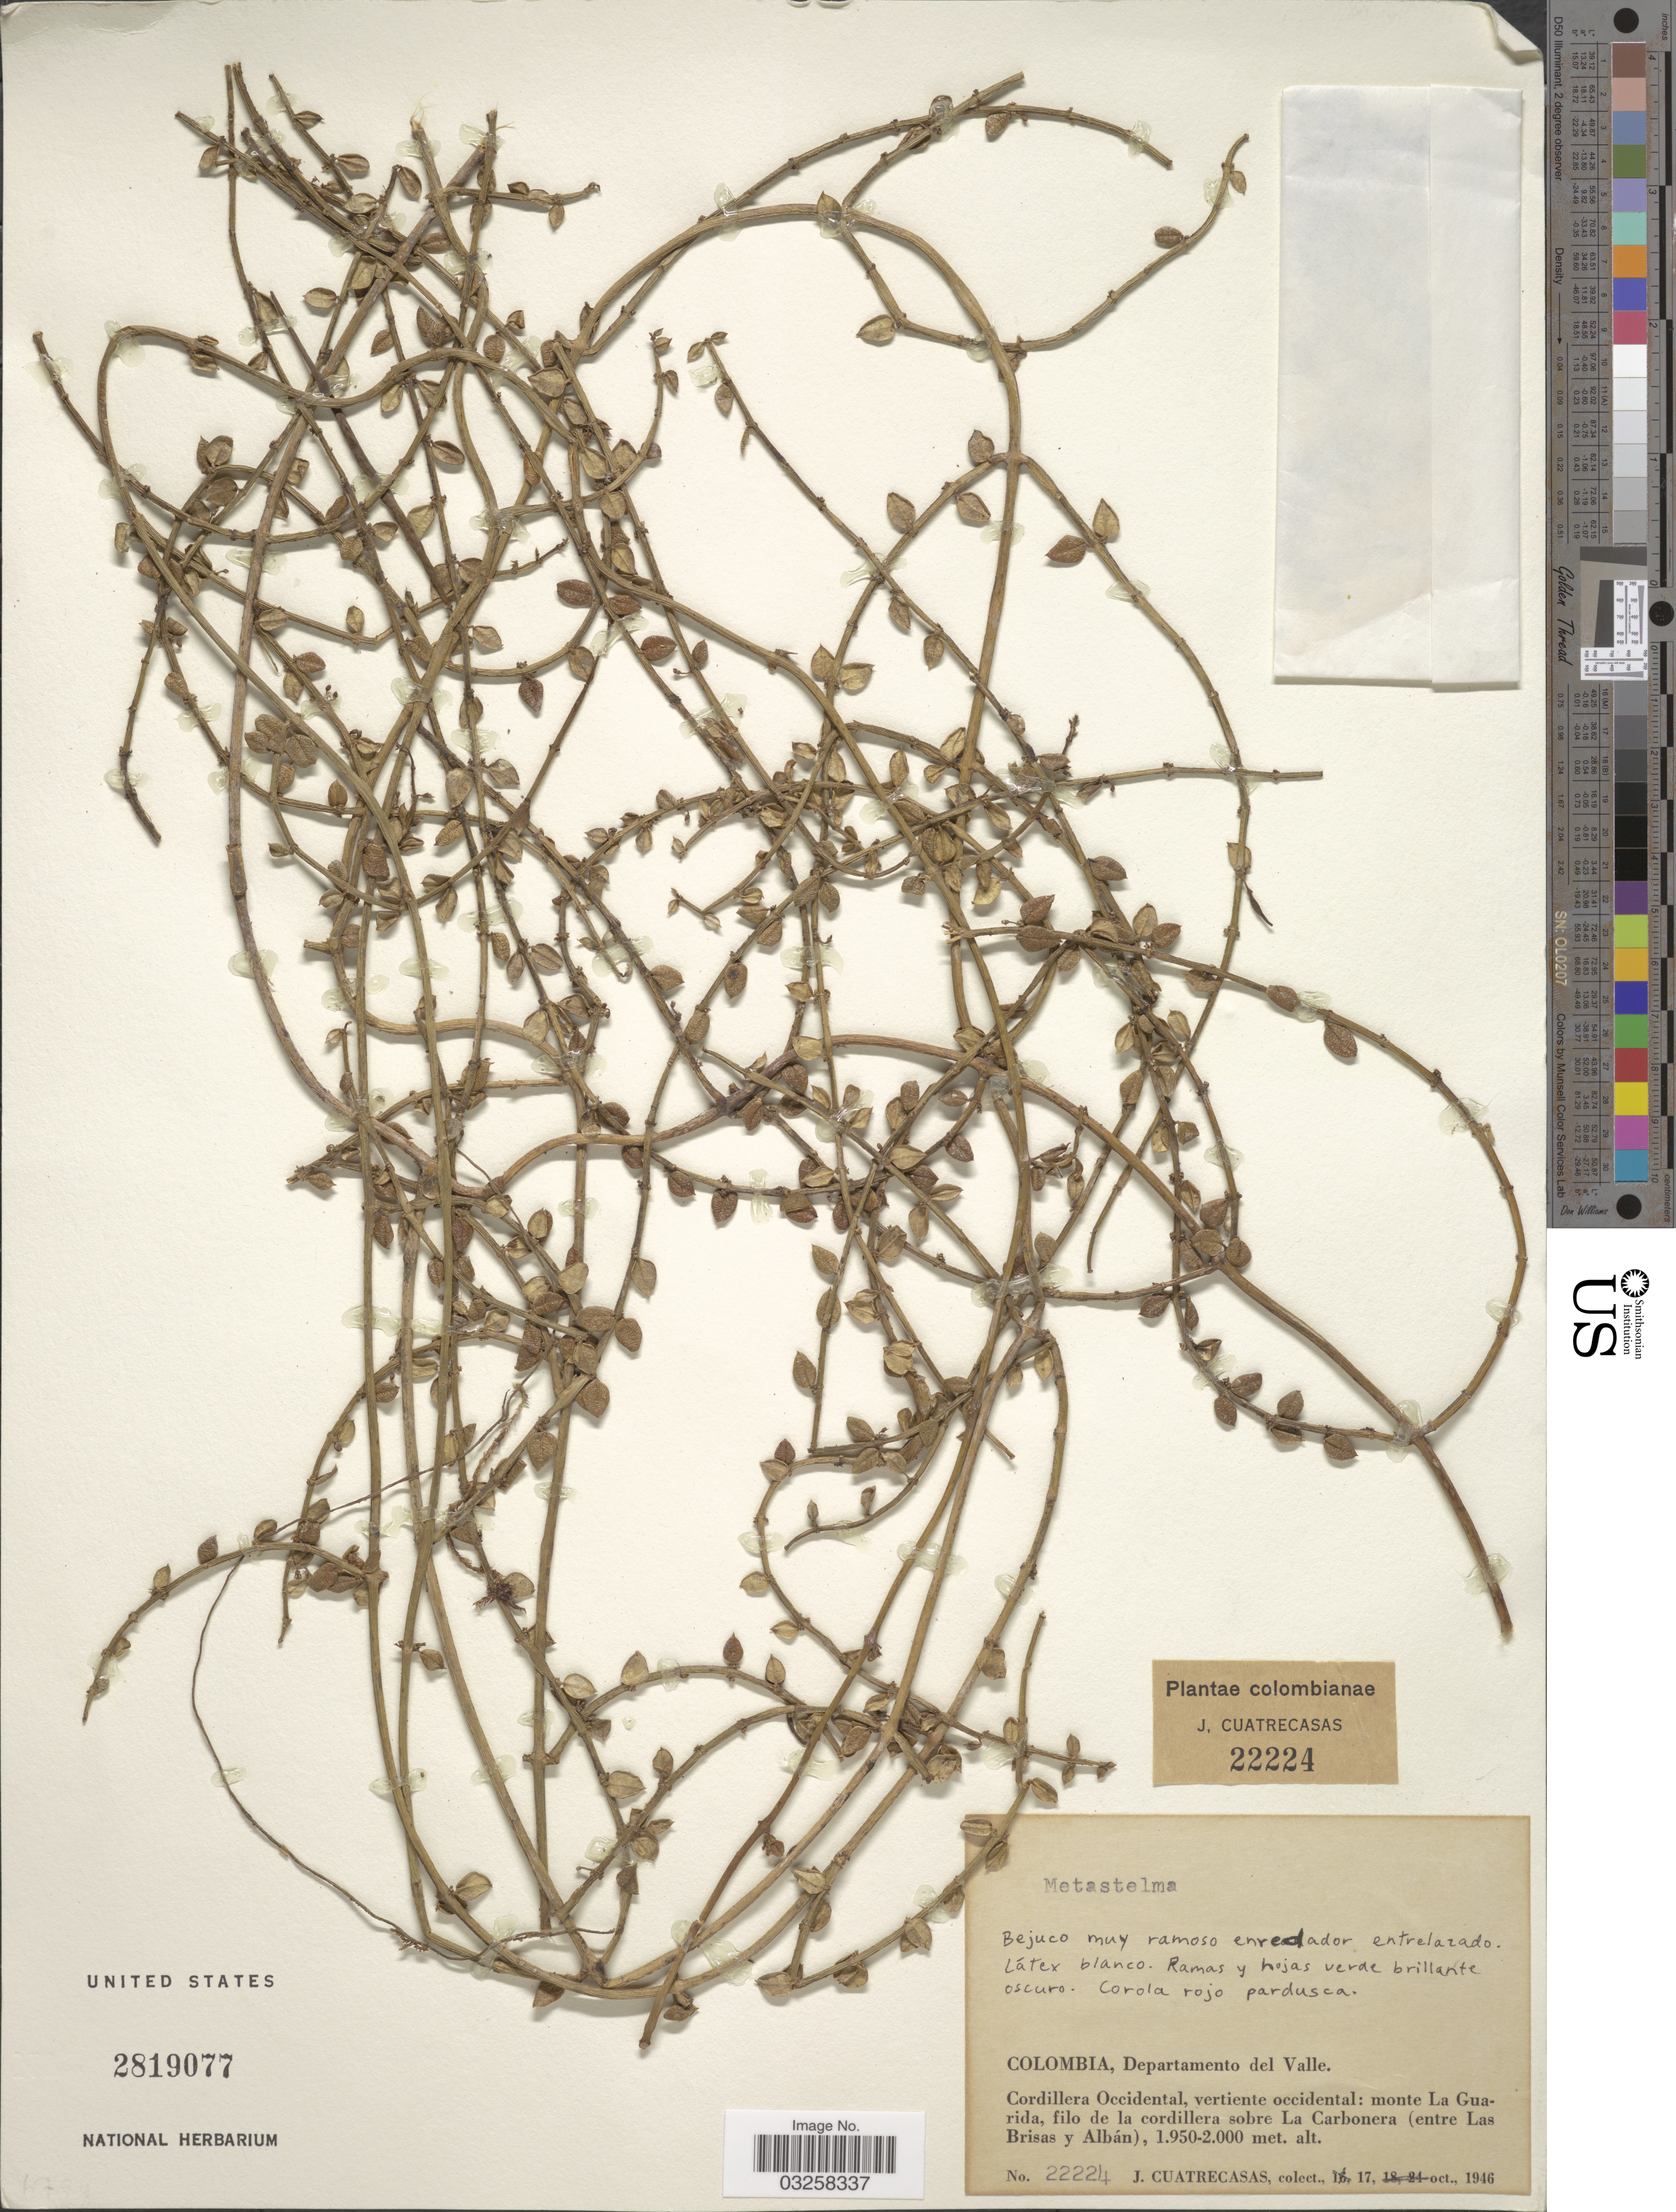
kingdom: Plantae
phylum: Tracheophyta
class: Magnoliopsida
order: Gentianales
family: Apocynaceae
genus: Scyphostelma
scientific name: Scyphostelma rugosum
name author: (Turcz.) Morillo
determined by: Liede-Schumann, Sigrid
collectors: J. Cuatrecasas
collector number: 22224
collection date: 1946-10-17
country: Colombia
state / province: Valle del Cauca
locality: Departamento del Valle. Cordillera Occidental, vertiente occidental: monte La Guarida, filo de la cordillera sobre La Carbonera (entre Las Brisas y Albán).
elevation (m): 1950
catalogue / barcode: US 2819077